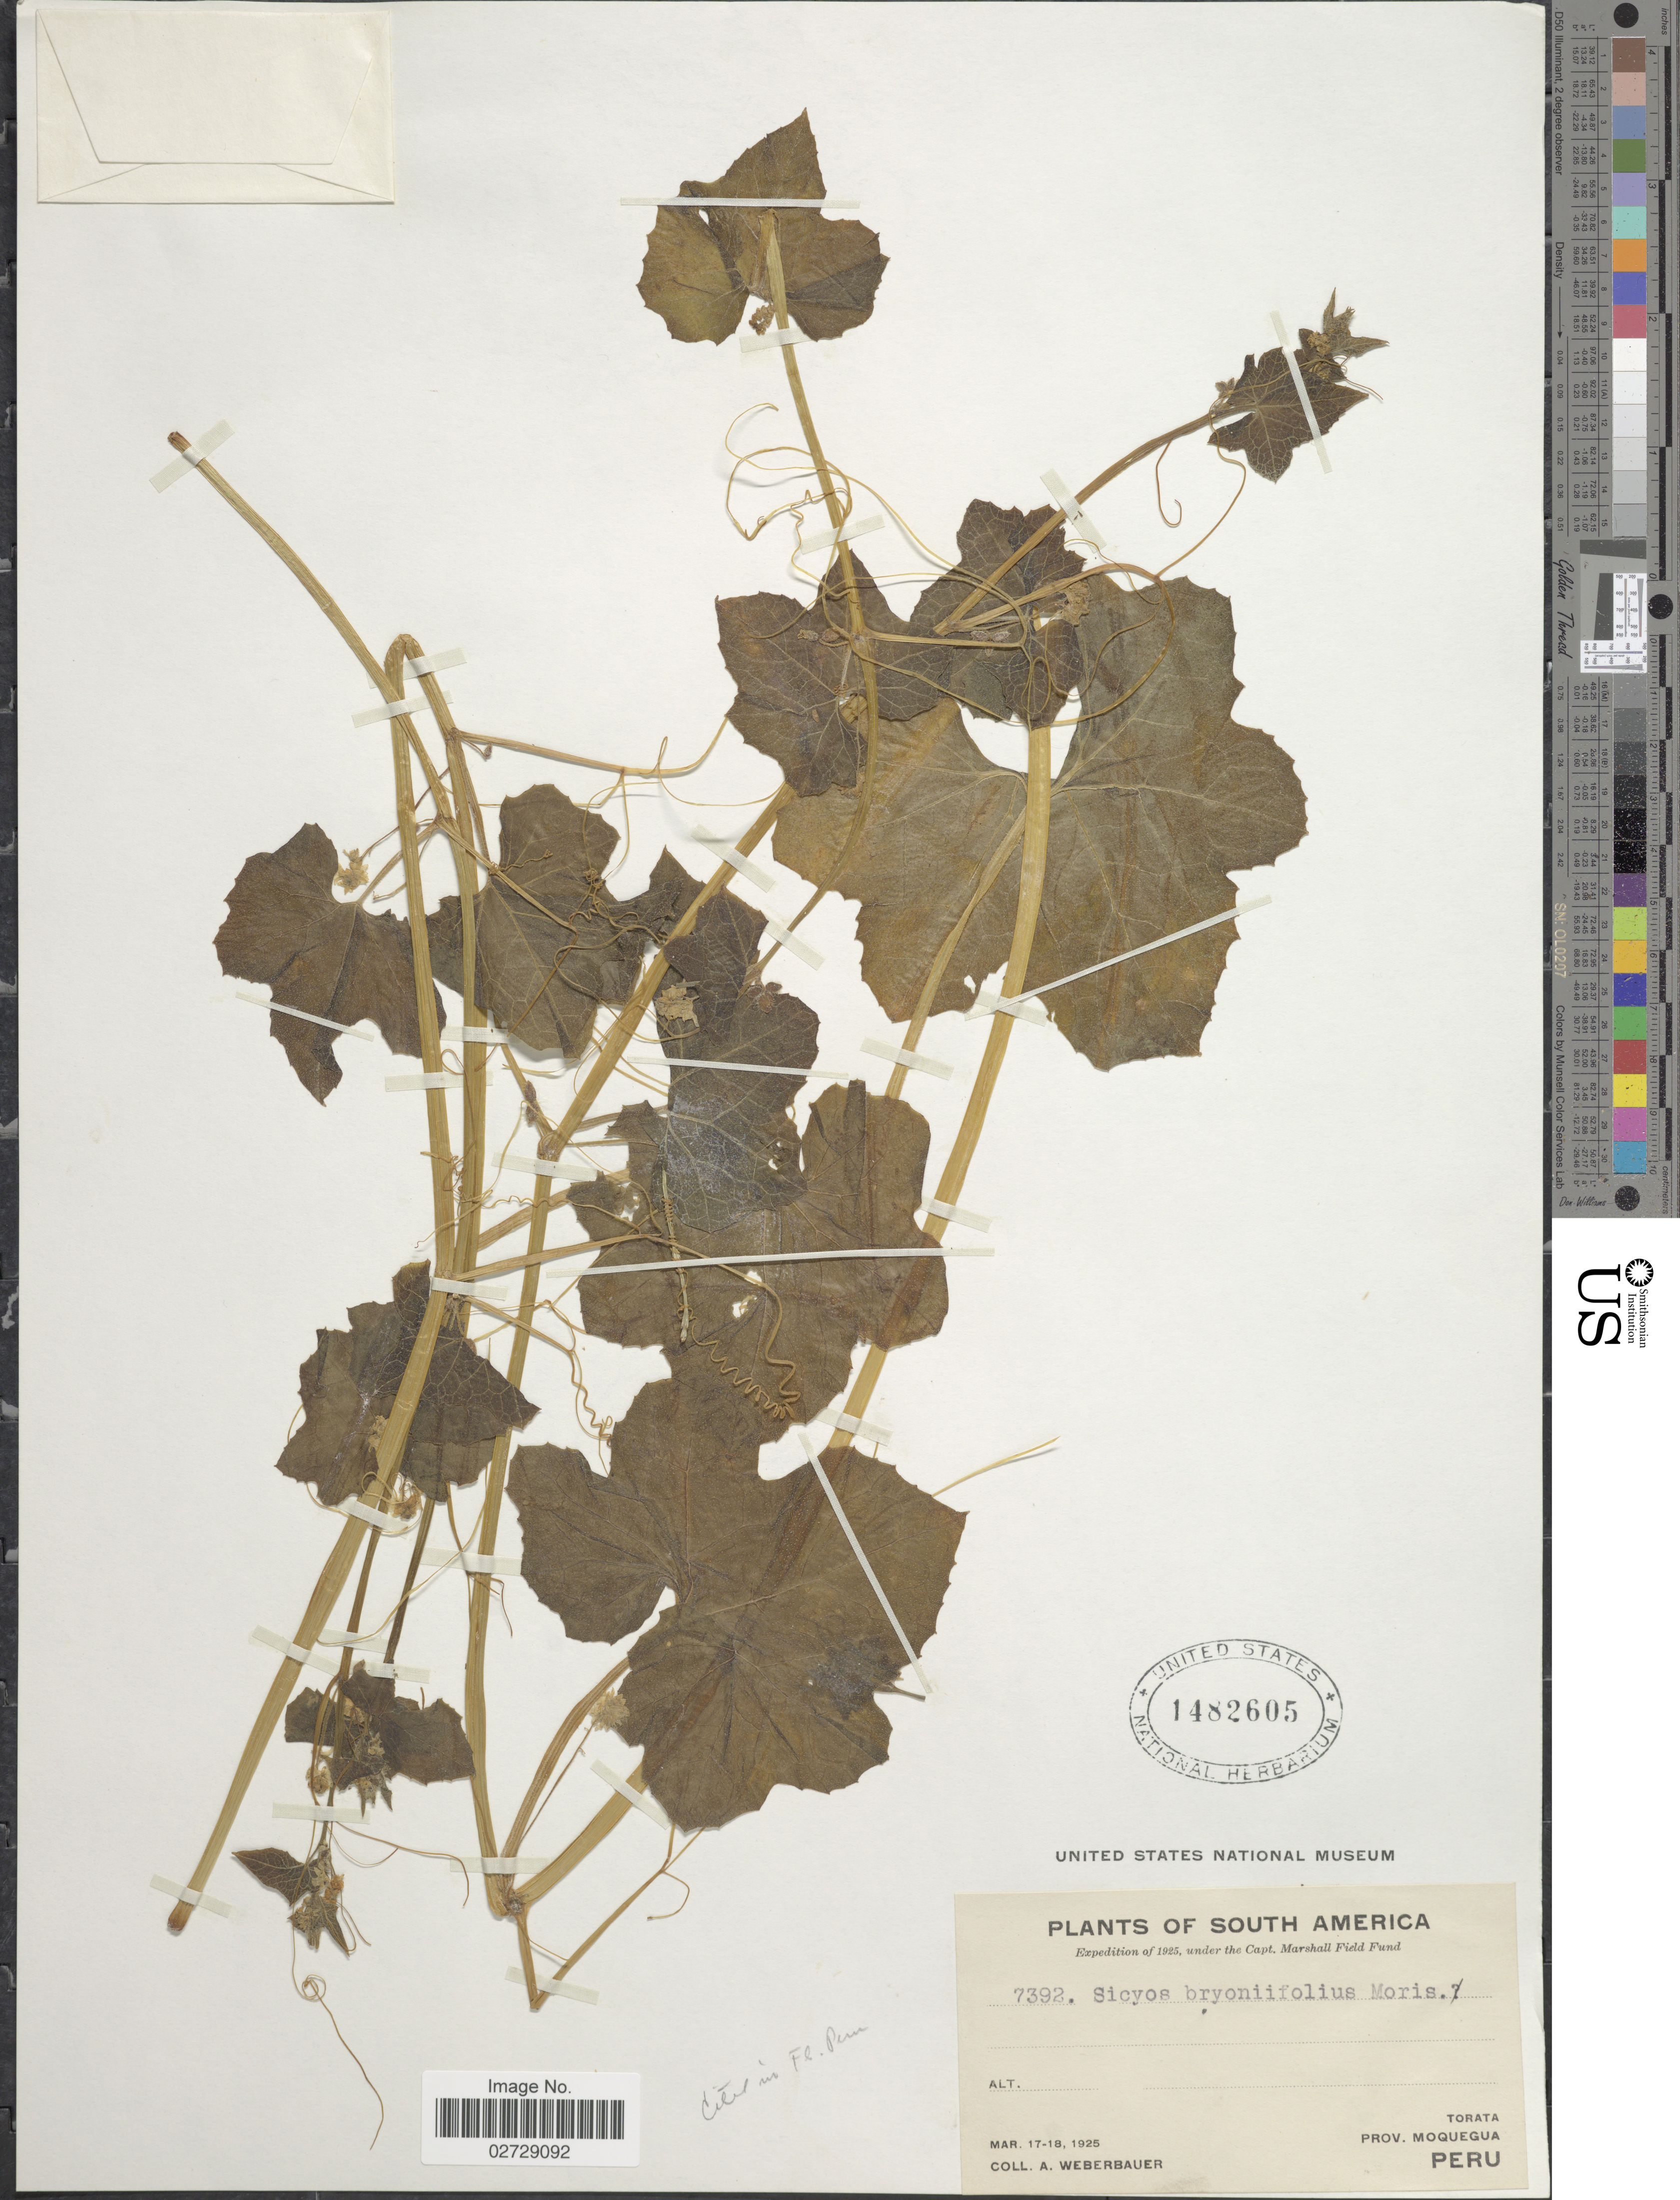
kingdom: Plantae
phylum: Tracheophyta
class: Magnoliopsida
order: Cucurbitales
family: Cucurbitaceae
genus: Sicyos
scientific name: Sicyos baderoa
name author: Hook. & Arn.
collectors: A. Weberbauer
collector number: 7392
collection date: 1925-03-17/1925-03-18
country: Peru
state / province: Moquegua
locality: Torata. Prov. Moquegua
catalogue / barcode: US 1482605